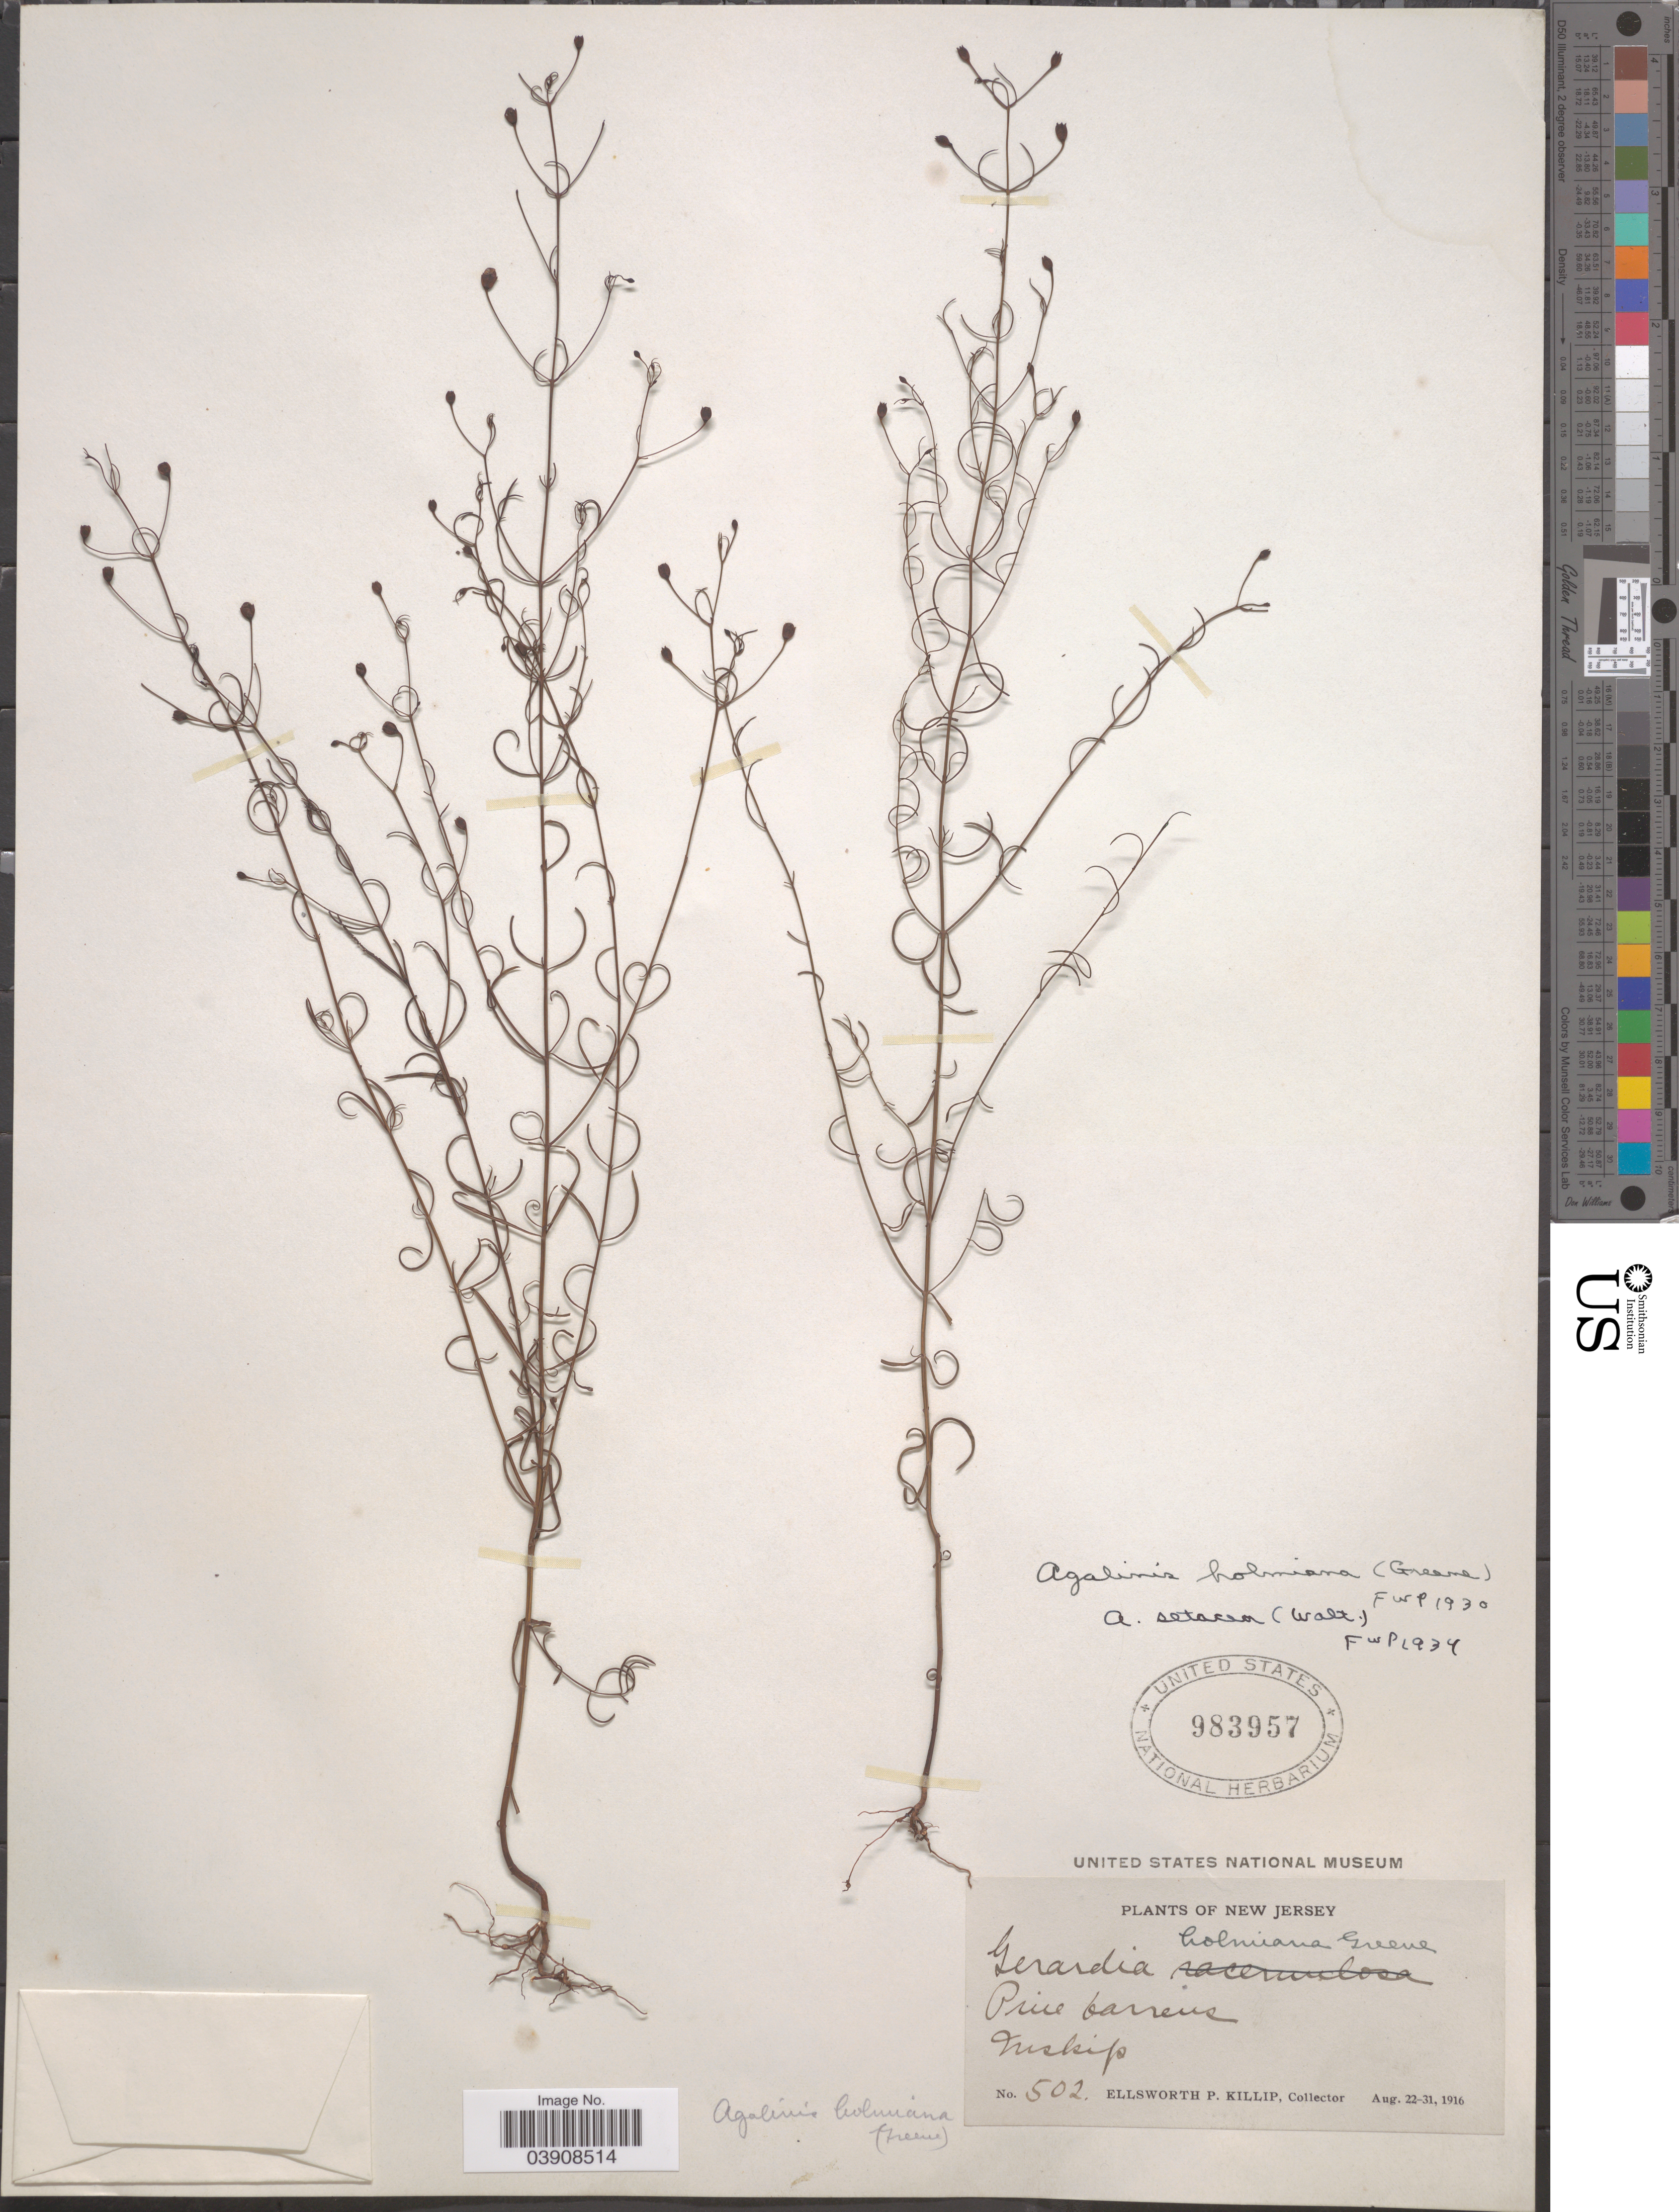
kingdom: Plantae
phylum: Tracheophyta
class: Magnoliopsida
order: Lamiales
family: Orobanchaceae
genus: Agalinis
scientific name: Agalinis setacea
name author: (J.F. Gmel.) Raf.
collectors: E. P. Killip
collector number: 502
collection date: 1916-08-22/1916-08-31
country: United States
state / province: New Jersey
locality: Pine Barrens Inskip [interpreted]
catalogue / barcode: US 983957